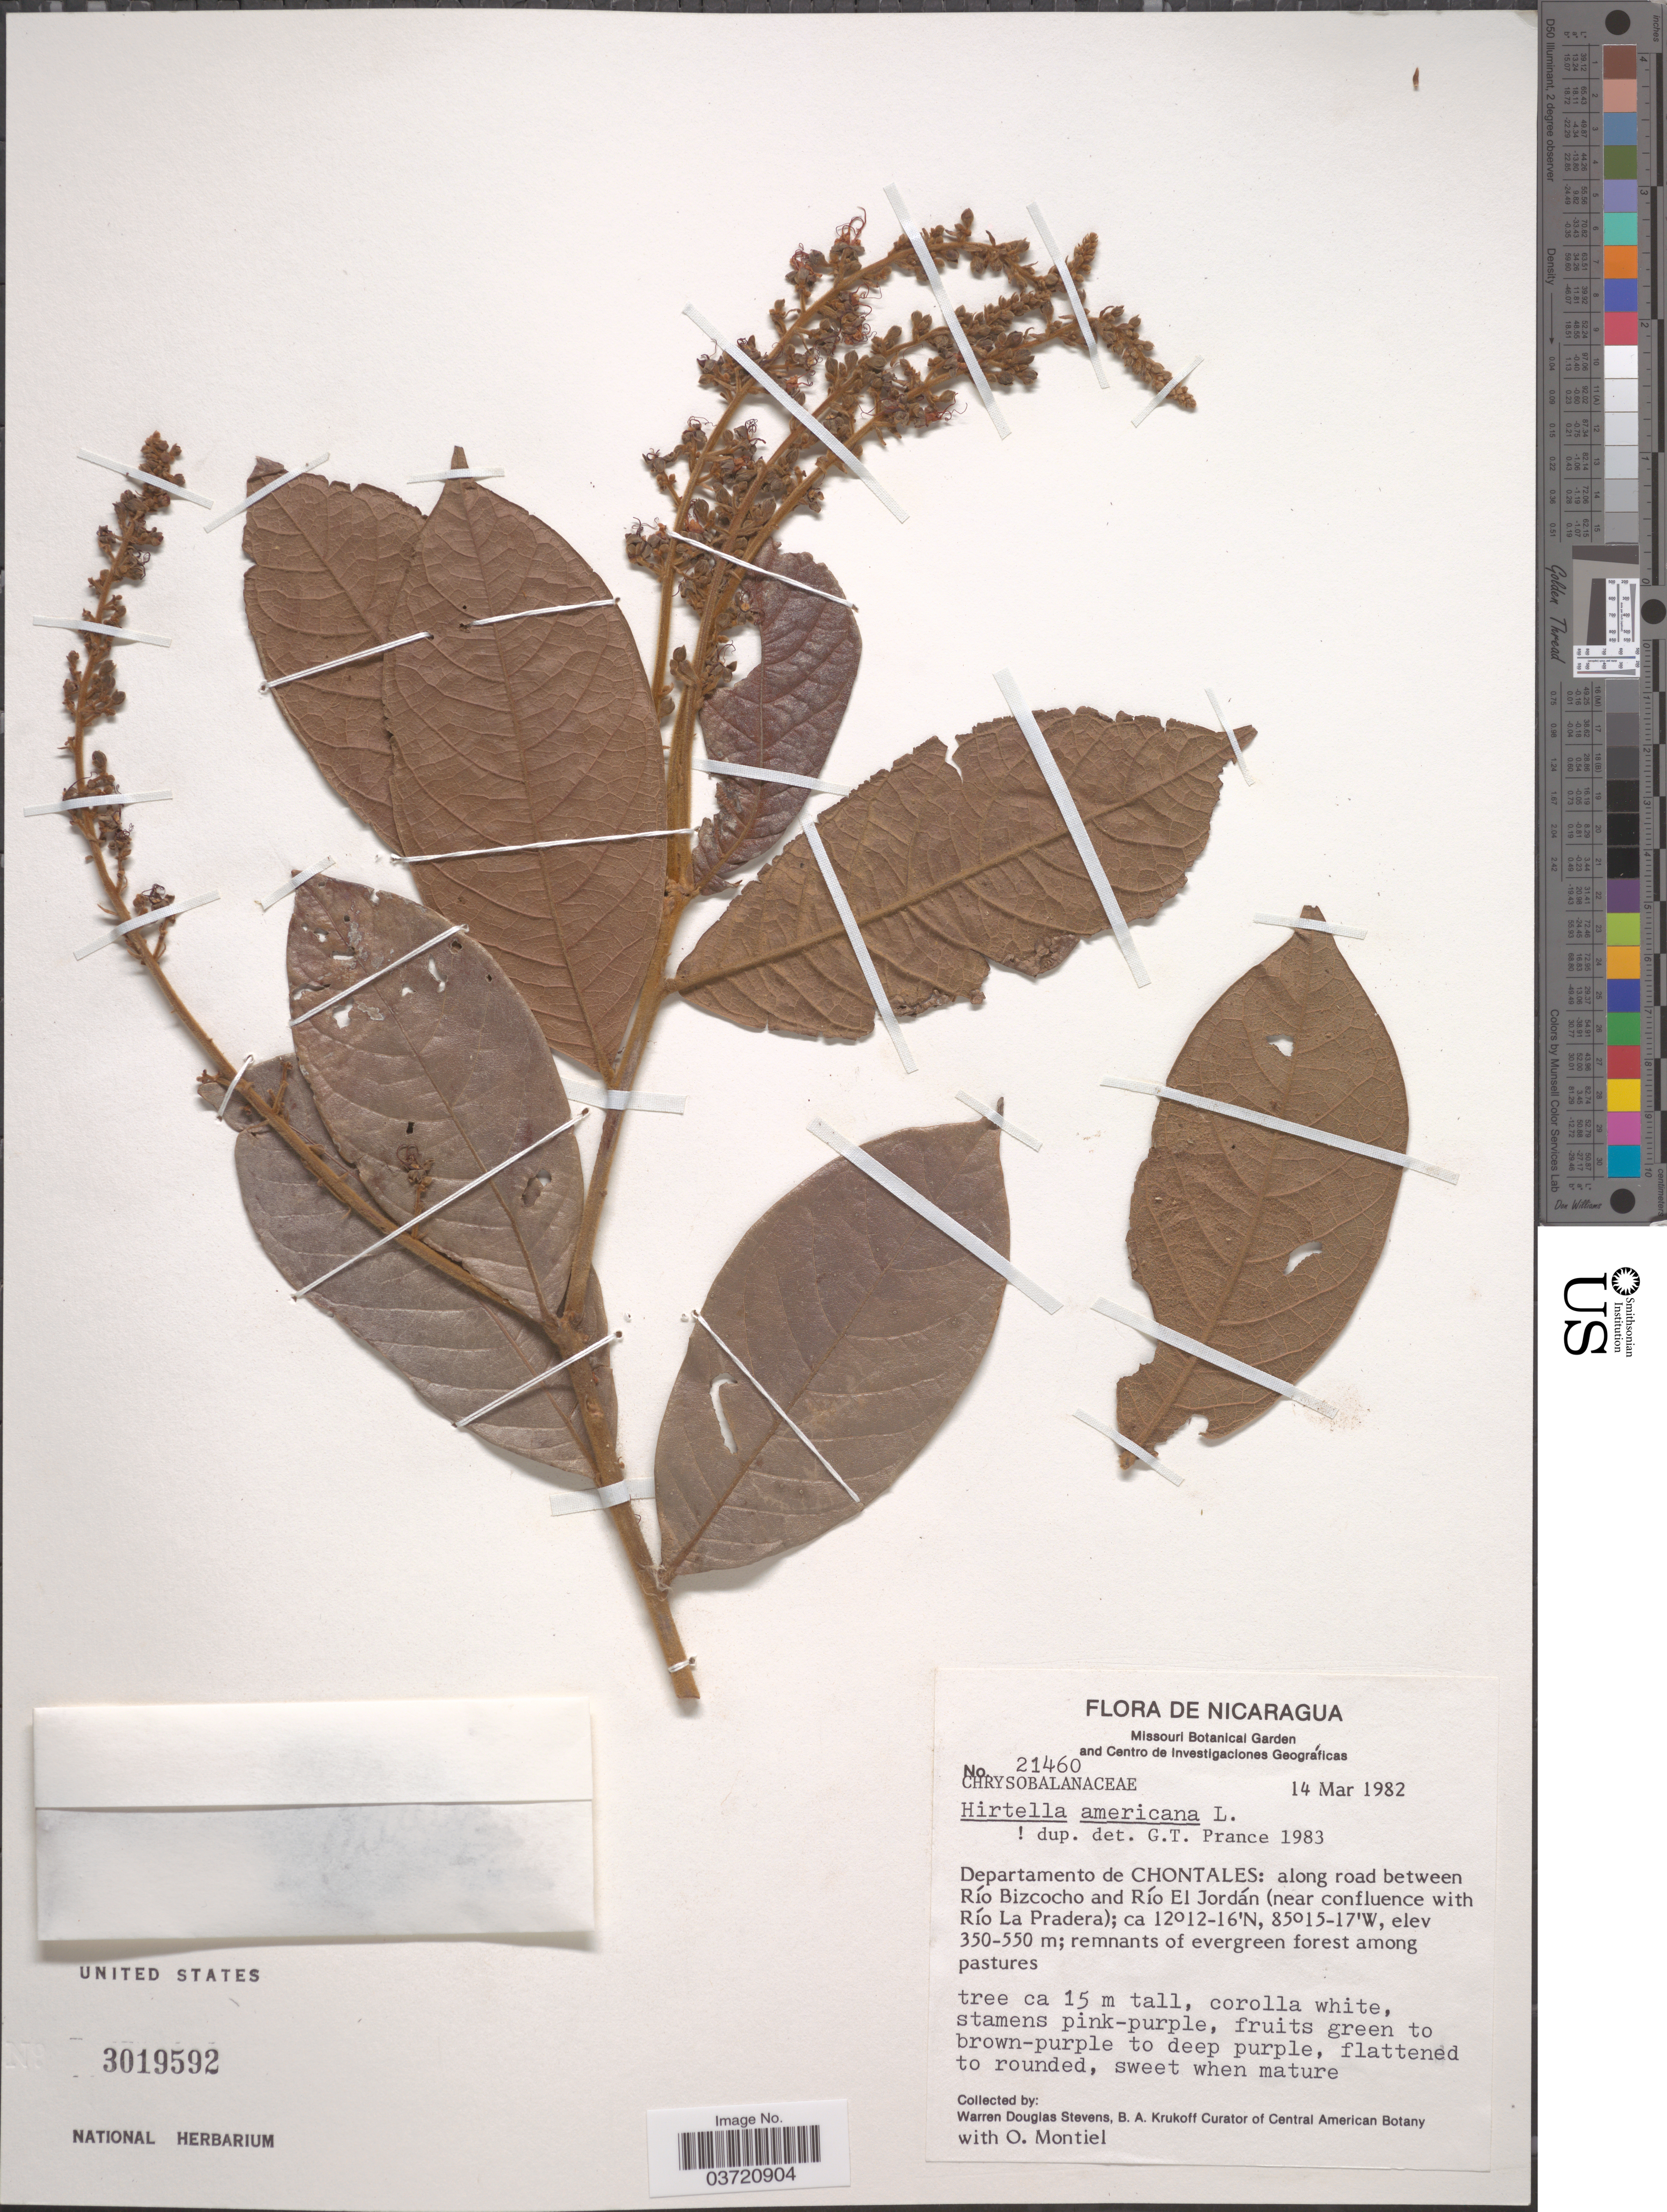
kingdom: Plantae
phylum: Tracheophyta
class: Magnoliopsida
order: Malpighiales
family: Chrysobalanaceae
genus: Hirtella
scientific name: Hirtella americana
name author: L.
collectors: W. D. Stevens, B. A. Krukoff & O. Montiel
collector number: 21460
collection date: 1982-03-14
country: Nicaragua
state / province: Chontales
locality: Departamento de Chontales: along road between Río Bizcocho and Río El Jordán (near confluence with Río La Pradera).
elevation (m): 350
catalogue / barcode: US 3019592